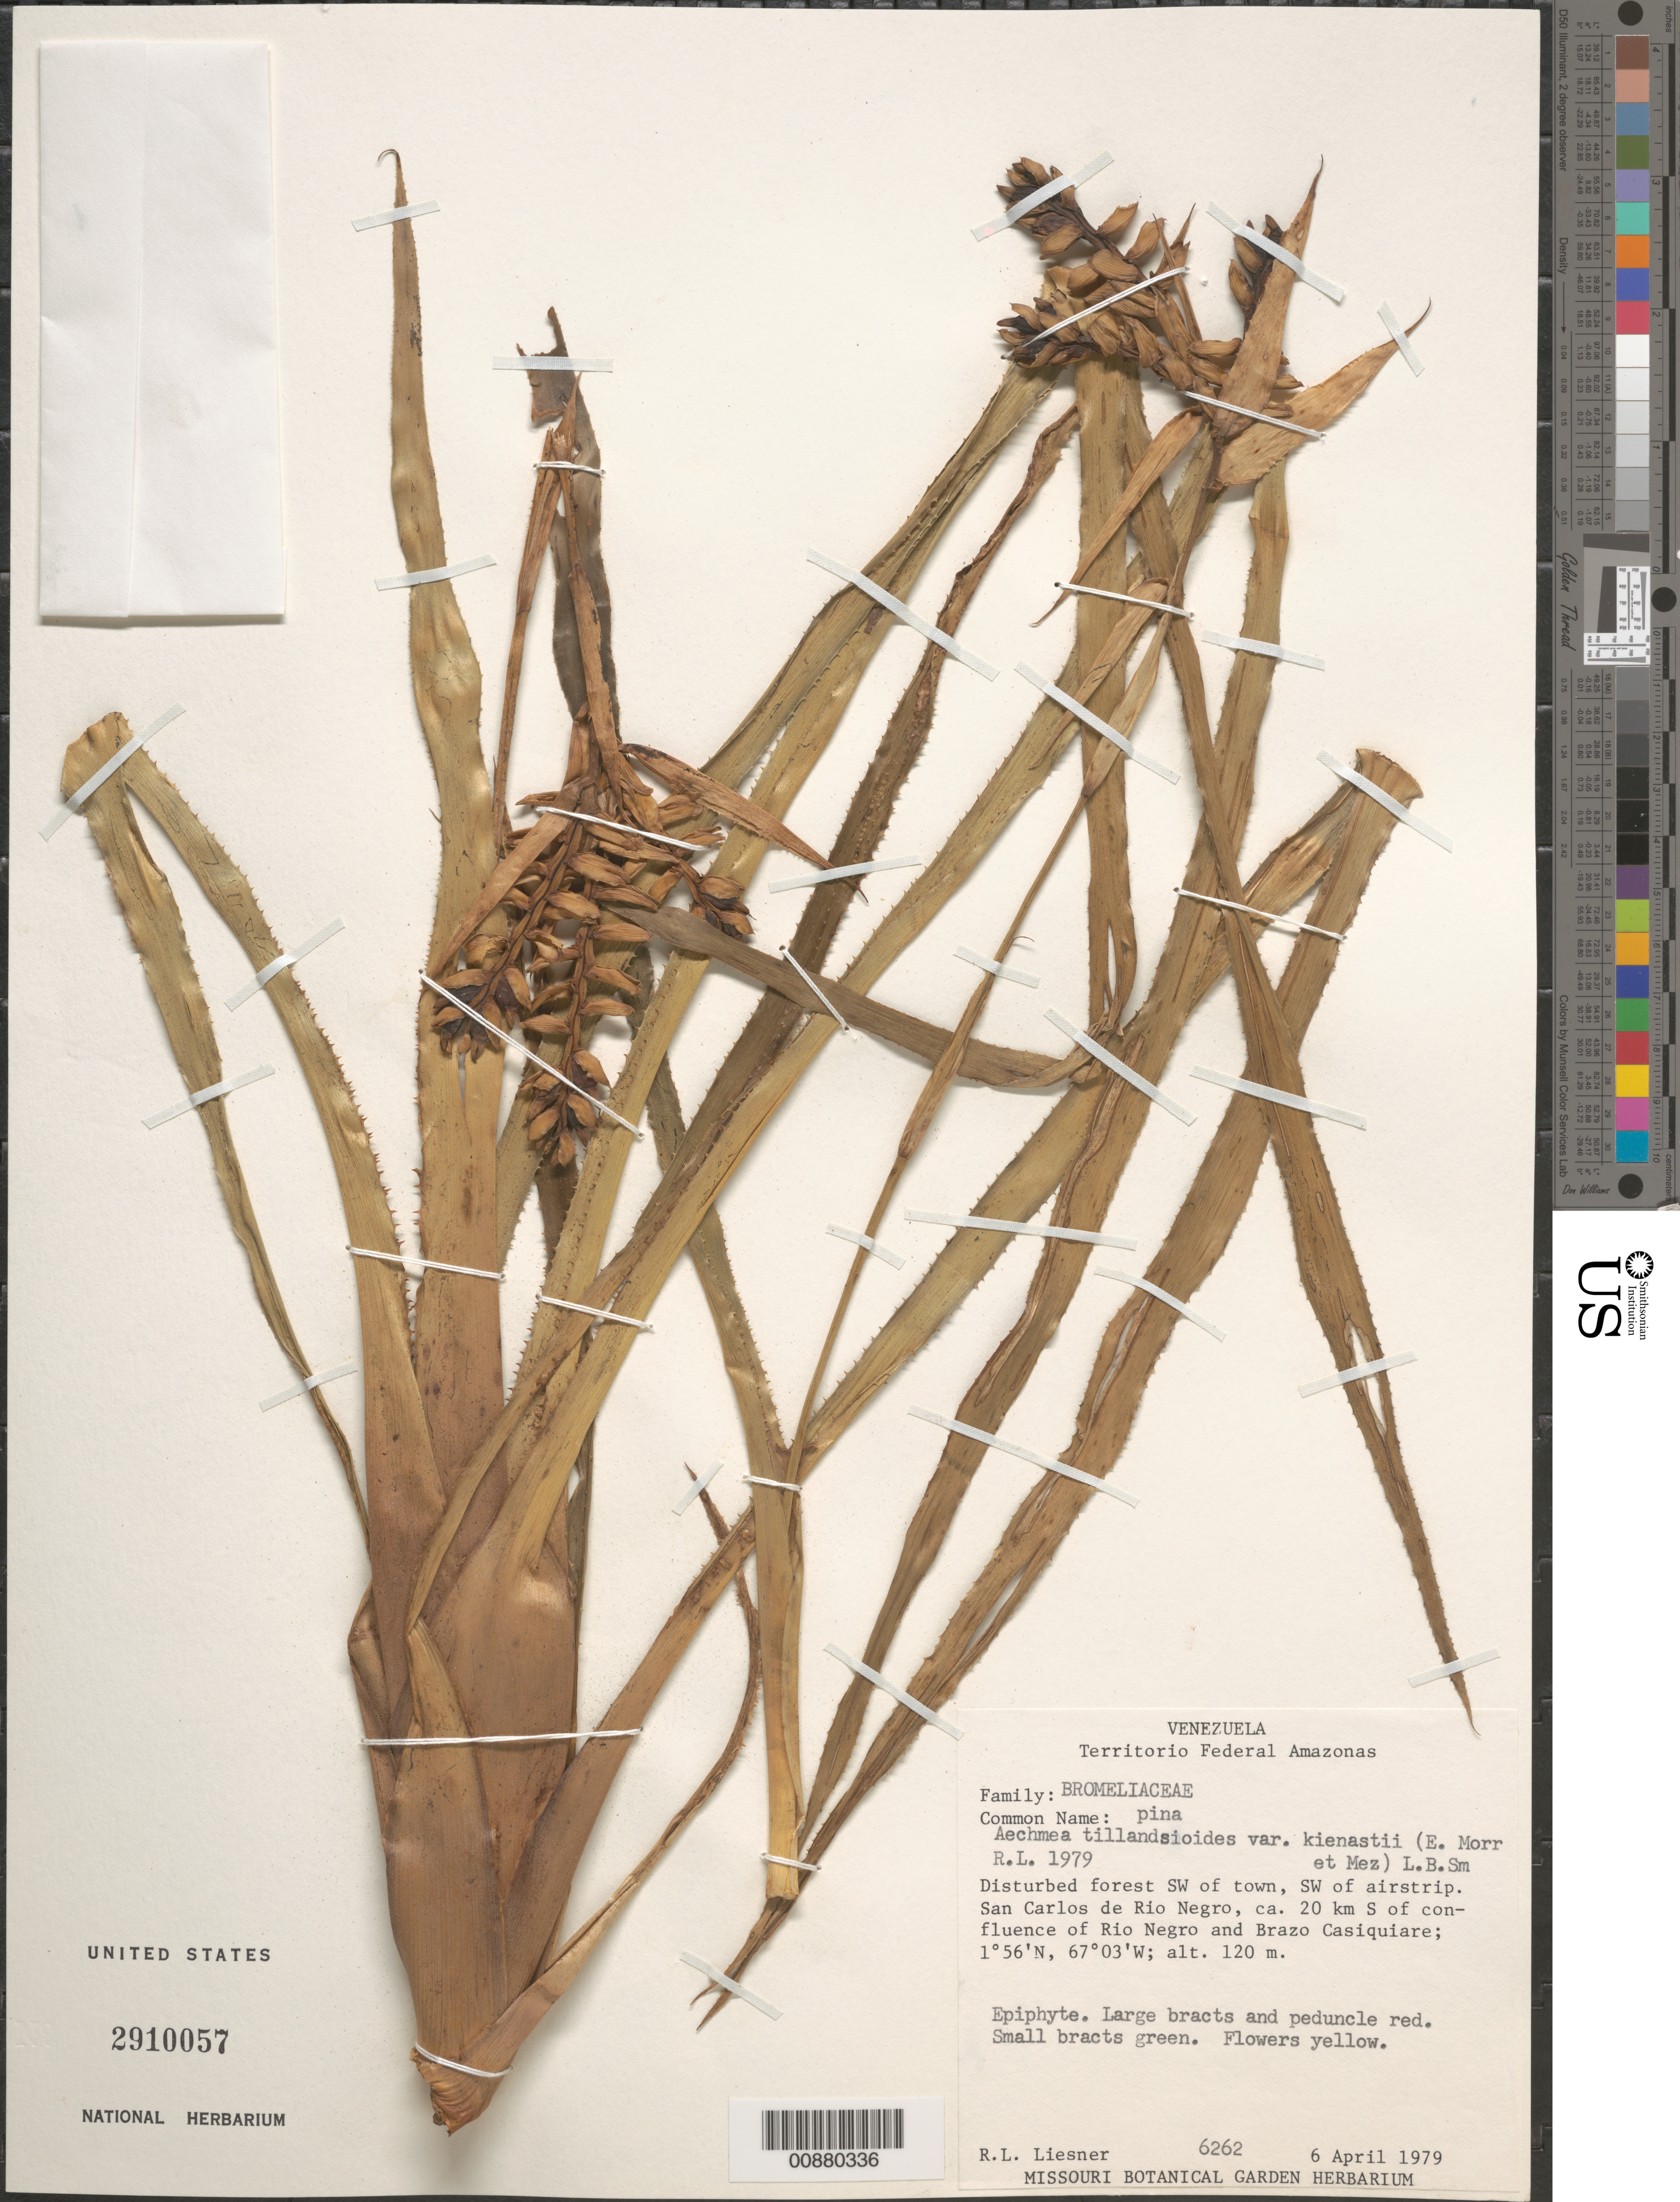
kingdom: Plantae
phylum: Tracheophyta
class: Liliopsida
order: Poales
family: Bromeliaceae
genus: Aechmea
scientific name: Aechmea tillandsioides var. kienastii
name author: (É. Morren ex Mez) L.B. Sm.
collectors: R. L. Liesner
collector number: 6262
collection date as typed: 6-Apr-79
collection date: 1979-04-06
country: Venezuela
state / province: Amazonas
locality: San Carlos de Río Negro, SW of town, SW of airstrip; ca 20 km S of confluence of Río Negro and Brazo Casiquiare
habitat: Disturbed forest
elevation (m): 120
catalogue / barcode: US 2910057